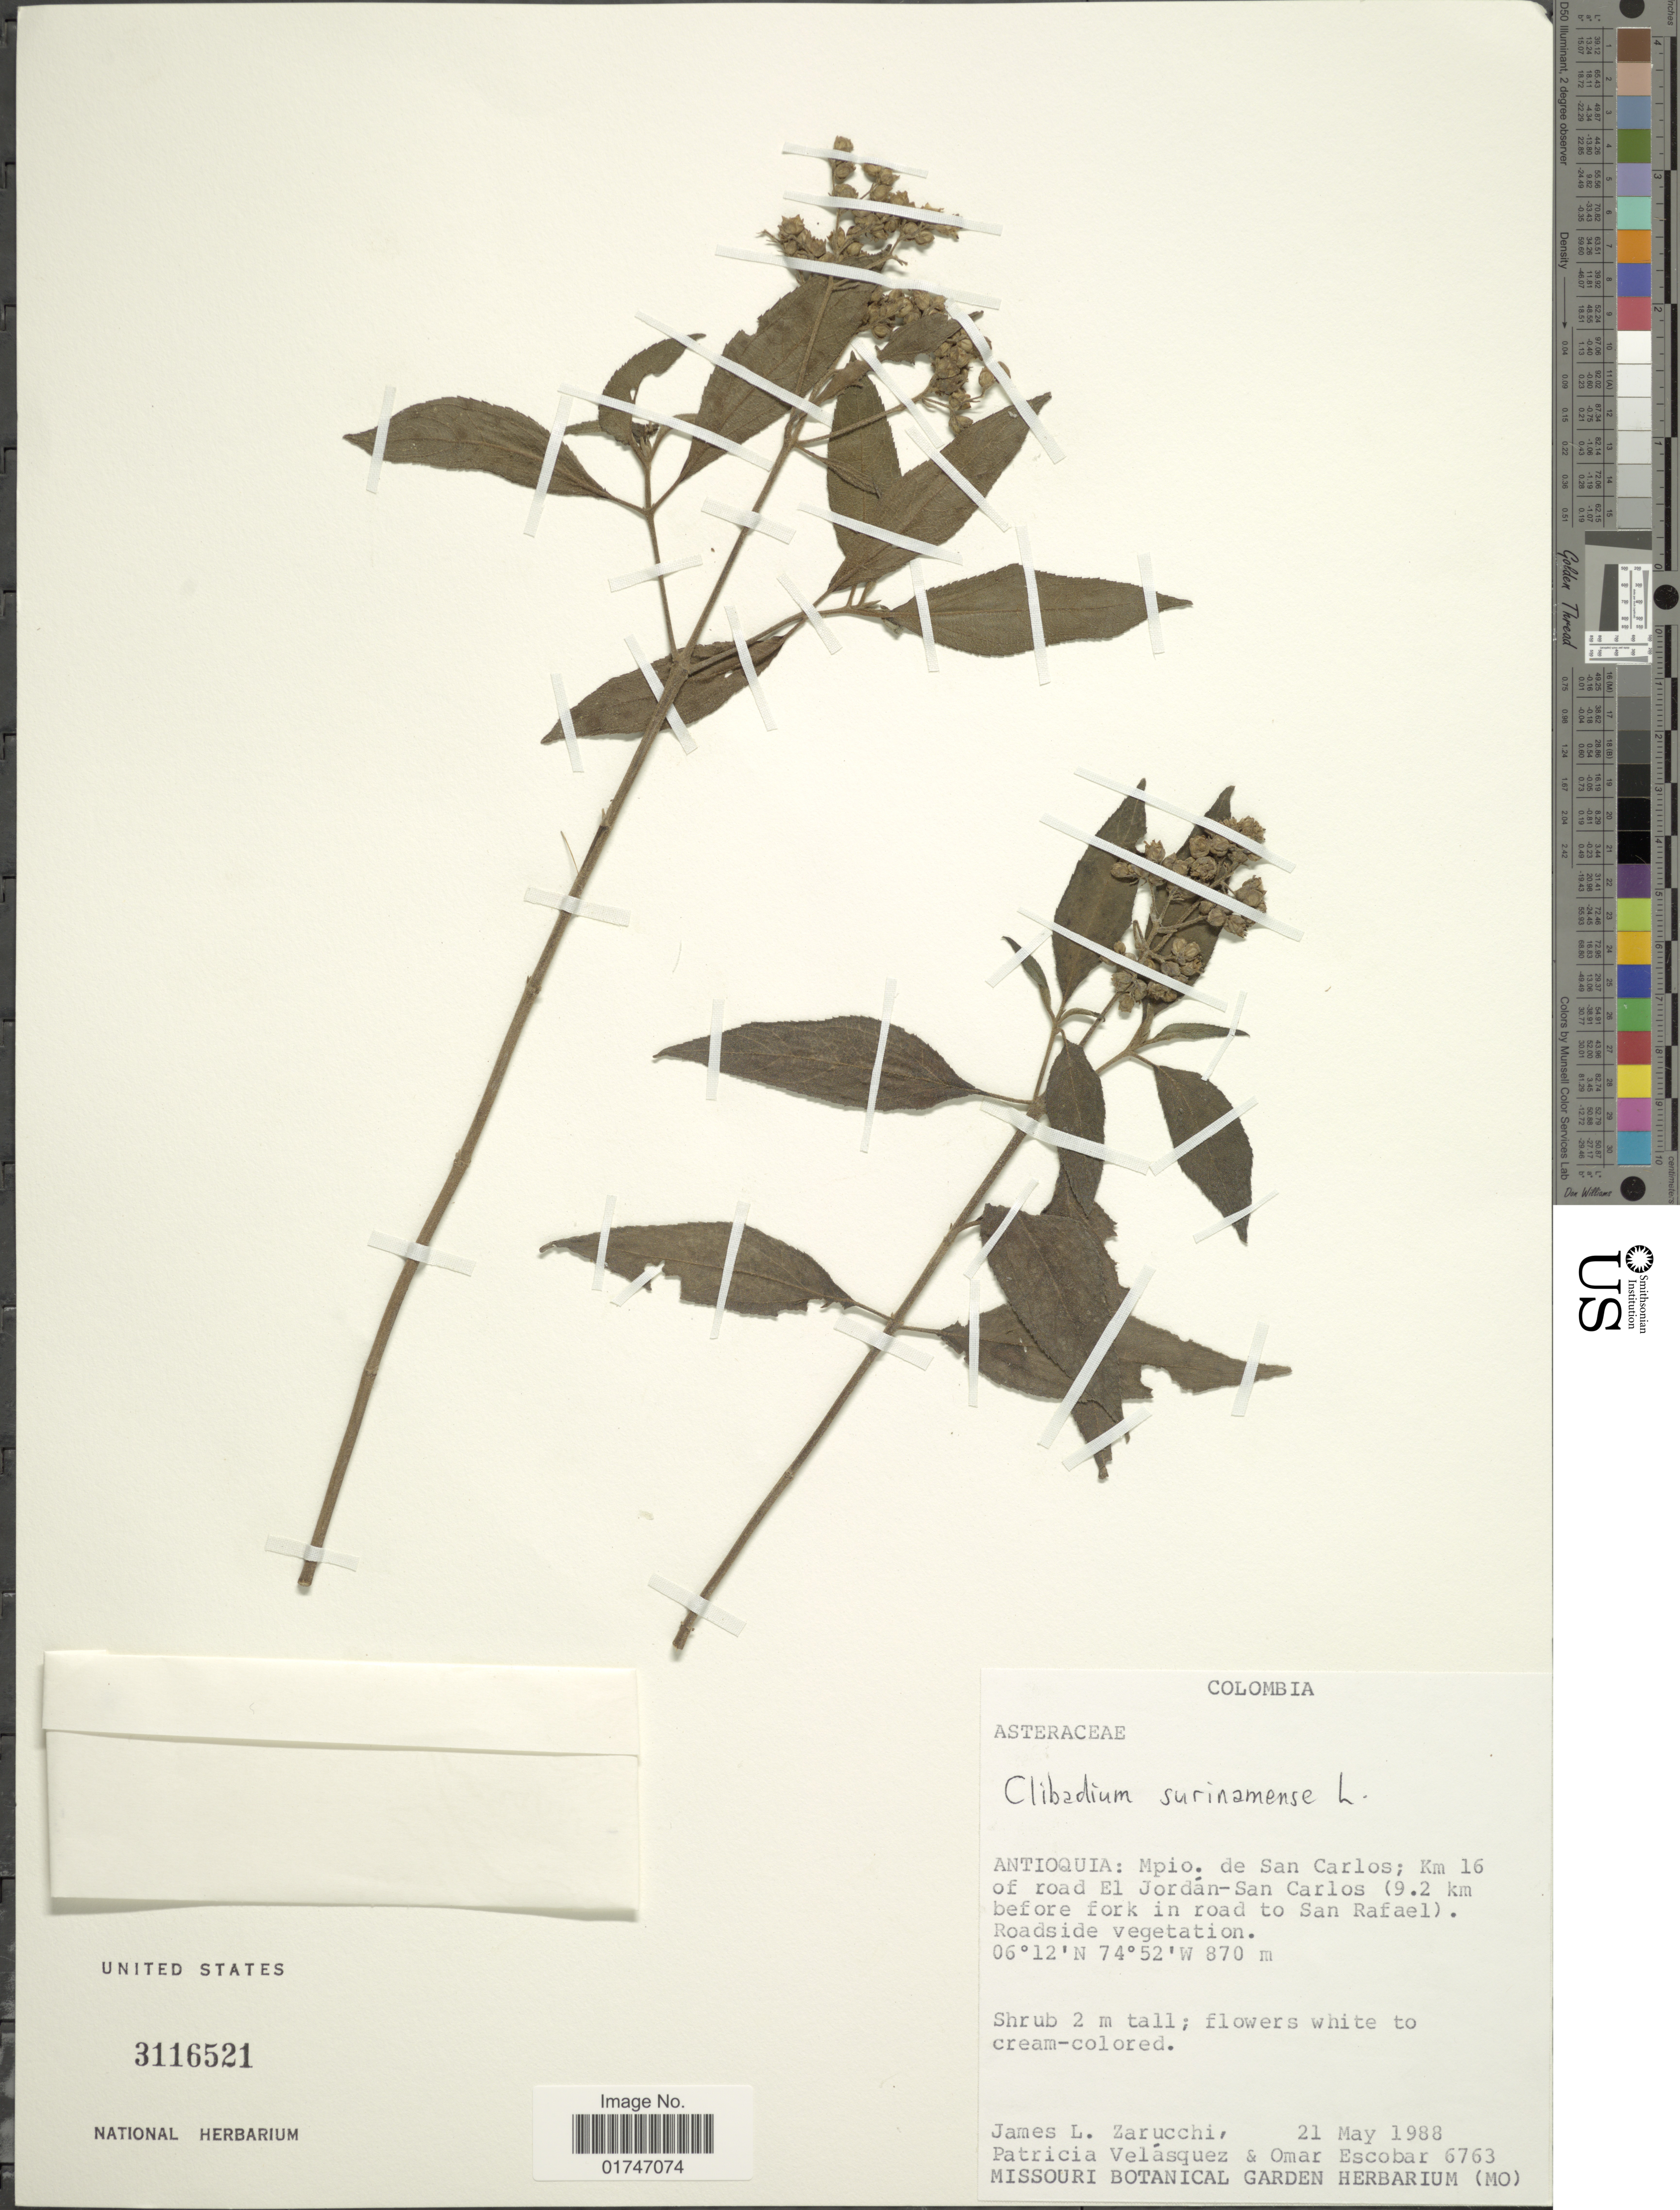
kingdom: Plantae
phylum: Tracheophyta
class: Magnoliopsida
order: Asterales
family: Asteraceae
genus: Clibadium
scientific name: Clibadium surinamense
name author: L.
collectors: J. L. Zarucchi, P. Velasquez & O. D. Escobar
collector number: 6763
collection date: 1988-05-21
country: Colombia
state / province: Antioquia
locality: Antioquia: Mpio. de San Carlos; Km 16 of road El Jordán-San Carlos (9.2 km before fork in road to San Rafael)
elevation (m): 870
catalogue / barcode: US 3116521